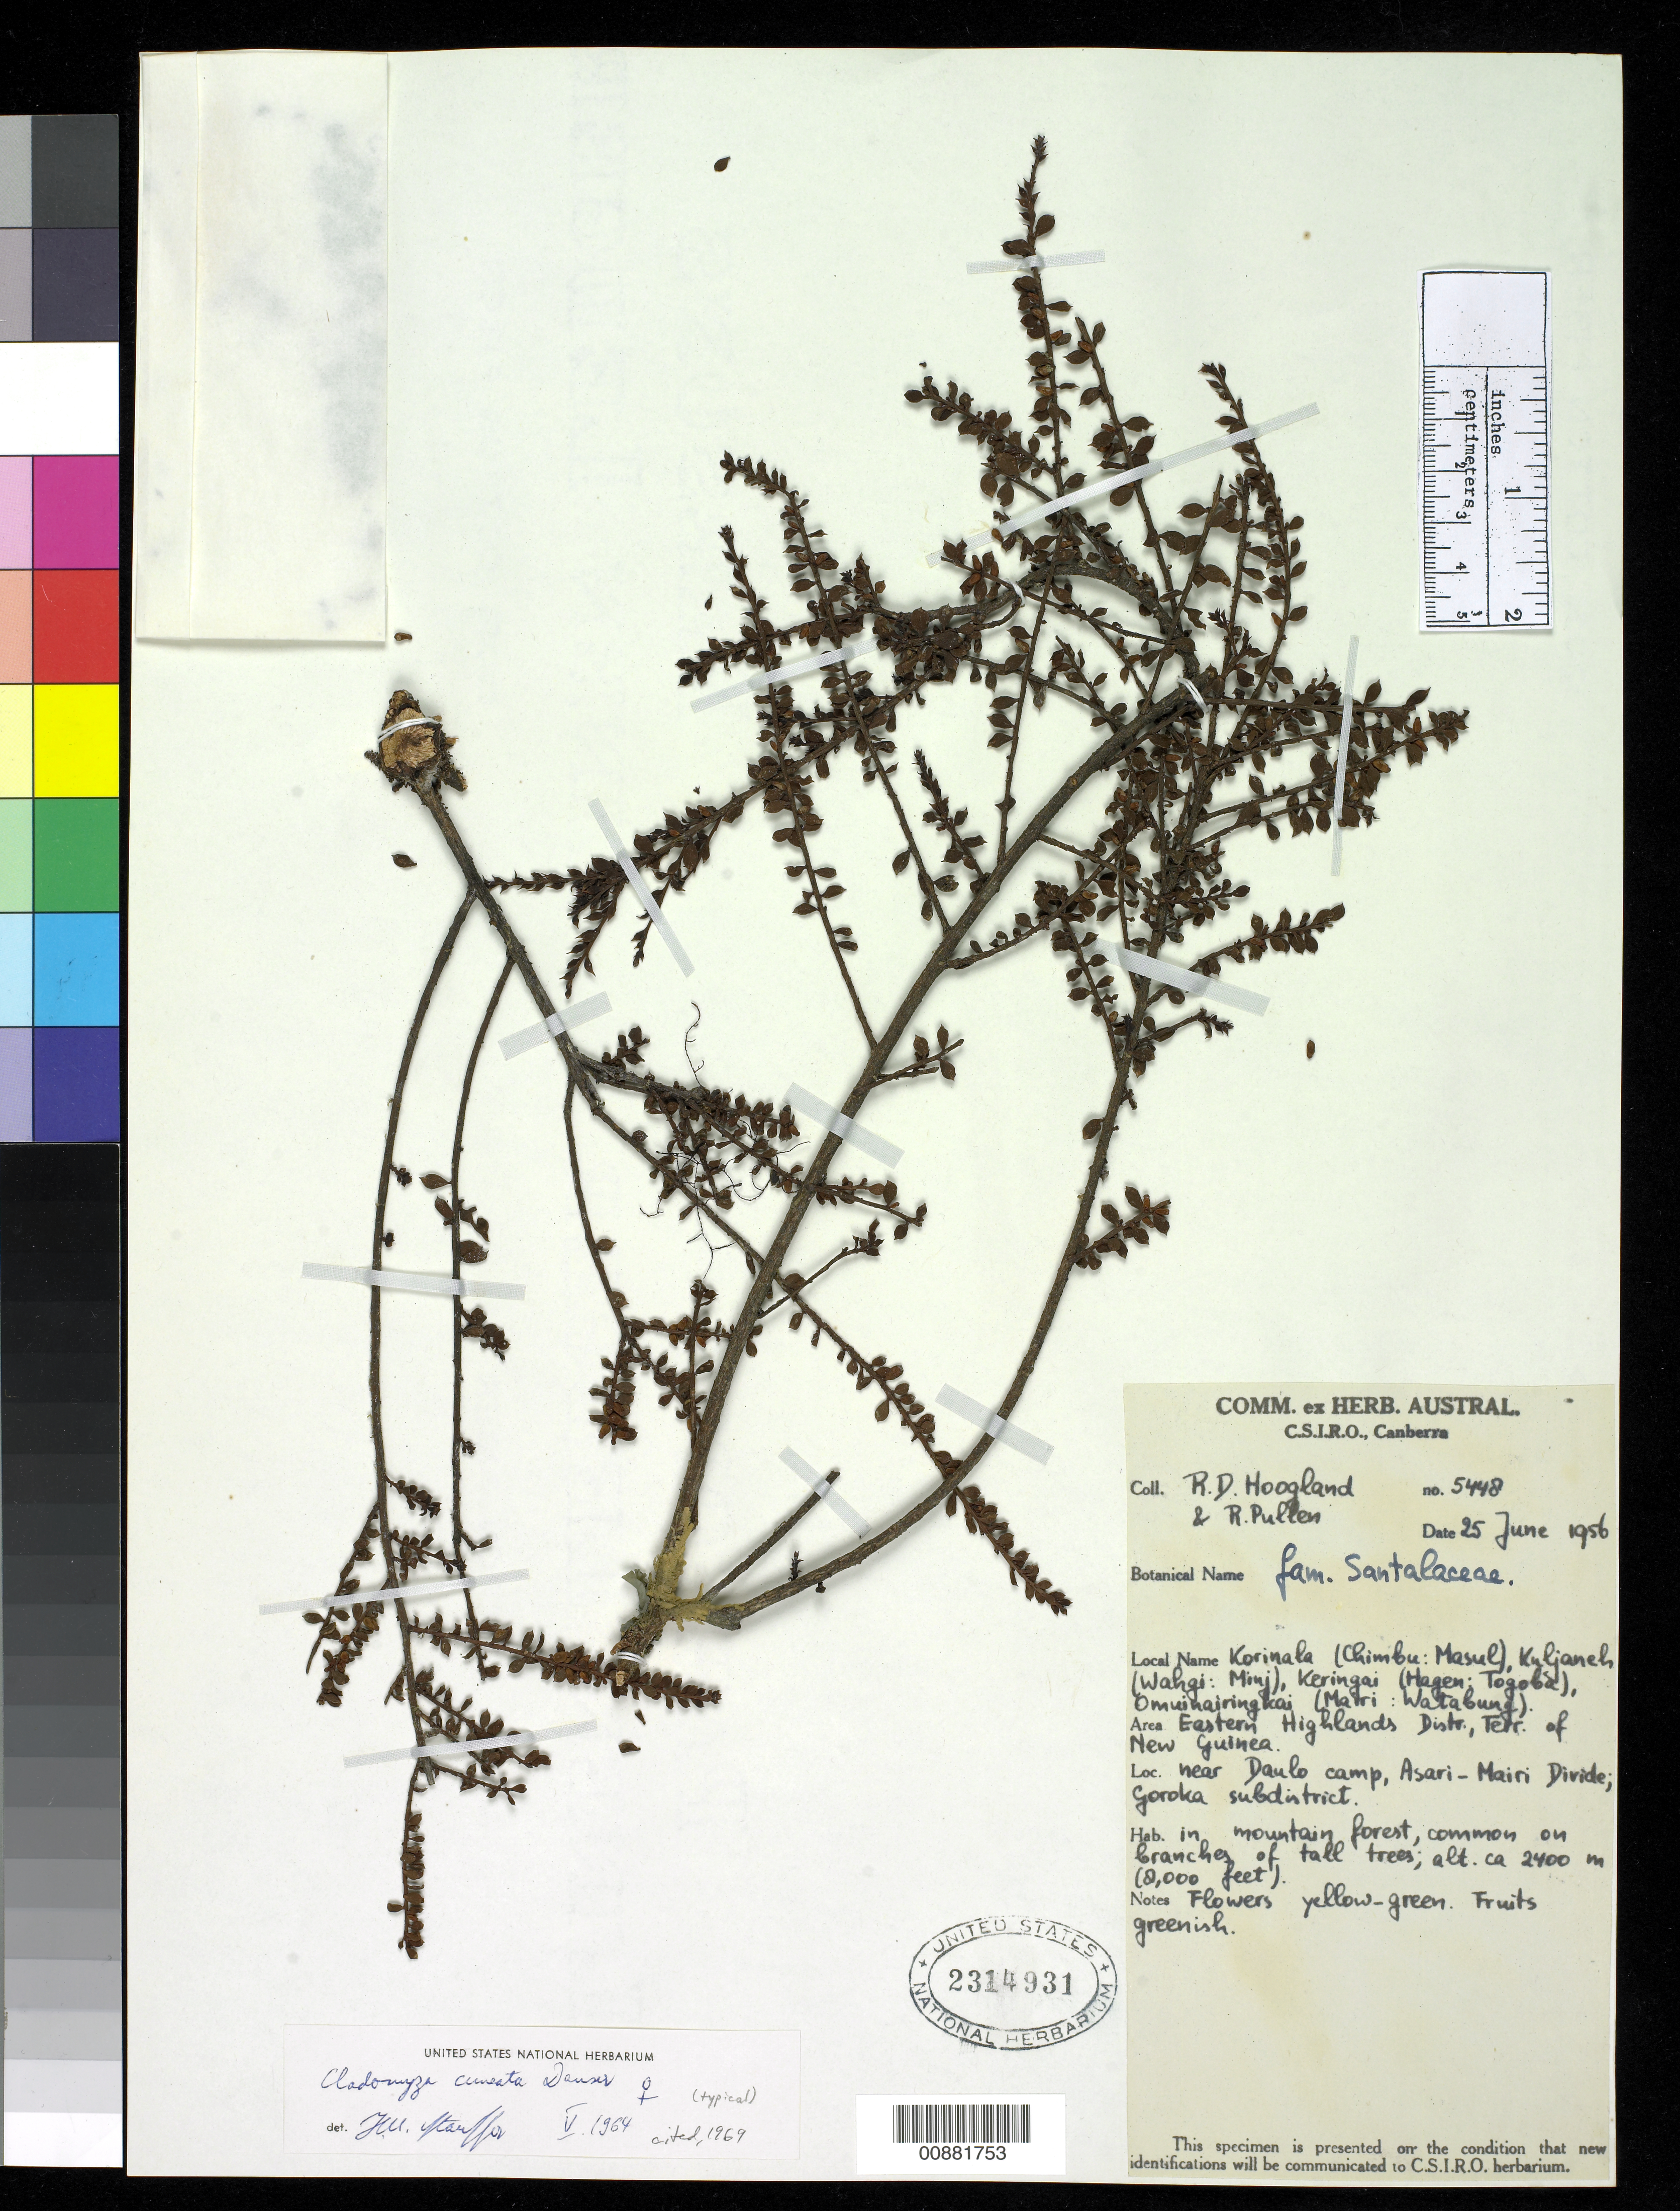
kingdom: Plantae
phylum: Tracheophyta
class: Magnoliopsida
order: Santalales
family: Amphorogynaceae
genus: Dendromyza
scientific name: Dendromyza cuneata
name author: (Danser) Byng & Christenh.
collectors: R. D. Hoogland & R. Pullen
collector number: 5448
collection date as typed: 25 Jun 1956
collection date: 1956-06-25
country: Papua New Guinea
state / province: Eastern Highlands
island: New Guinea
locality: Terr. of new Guinea, near Daulo camp, Asari - Mmairi Divide; goroka subdistrict.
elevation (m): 2400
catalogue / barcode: US 2314931